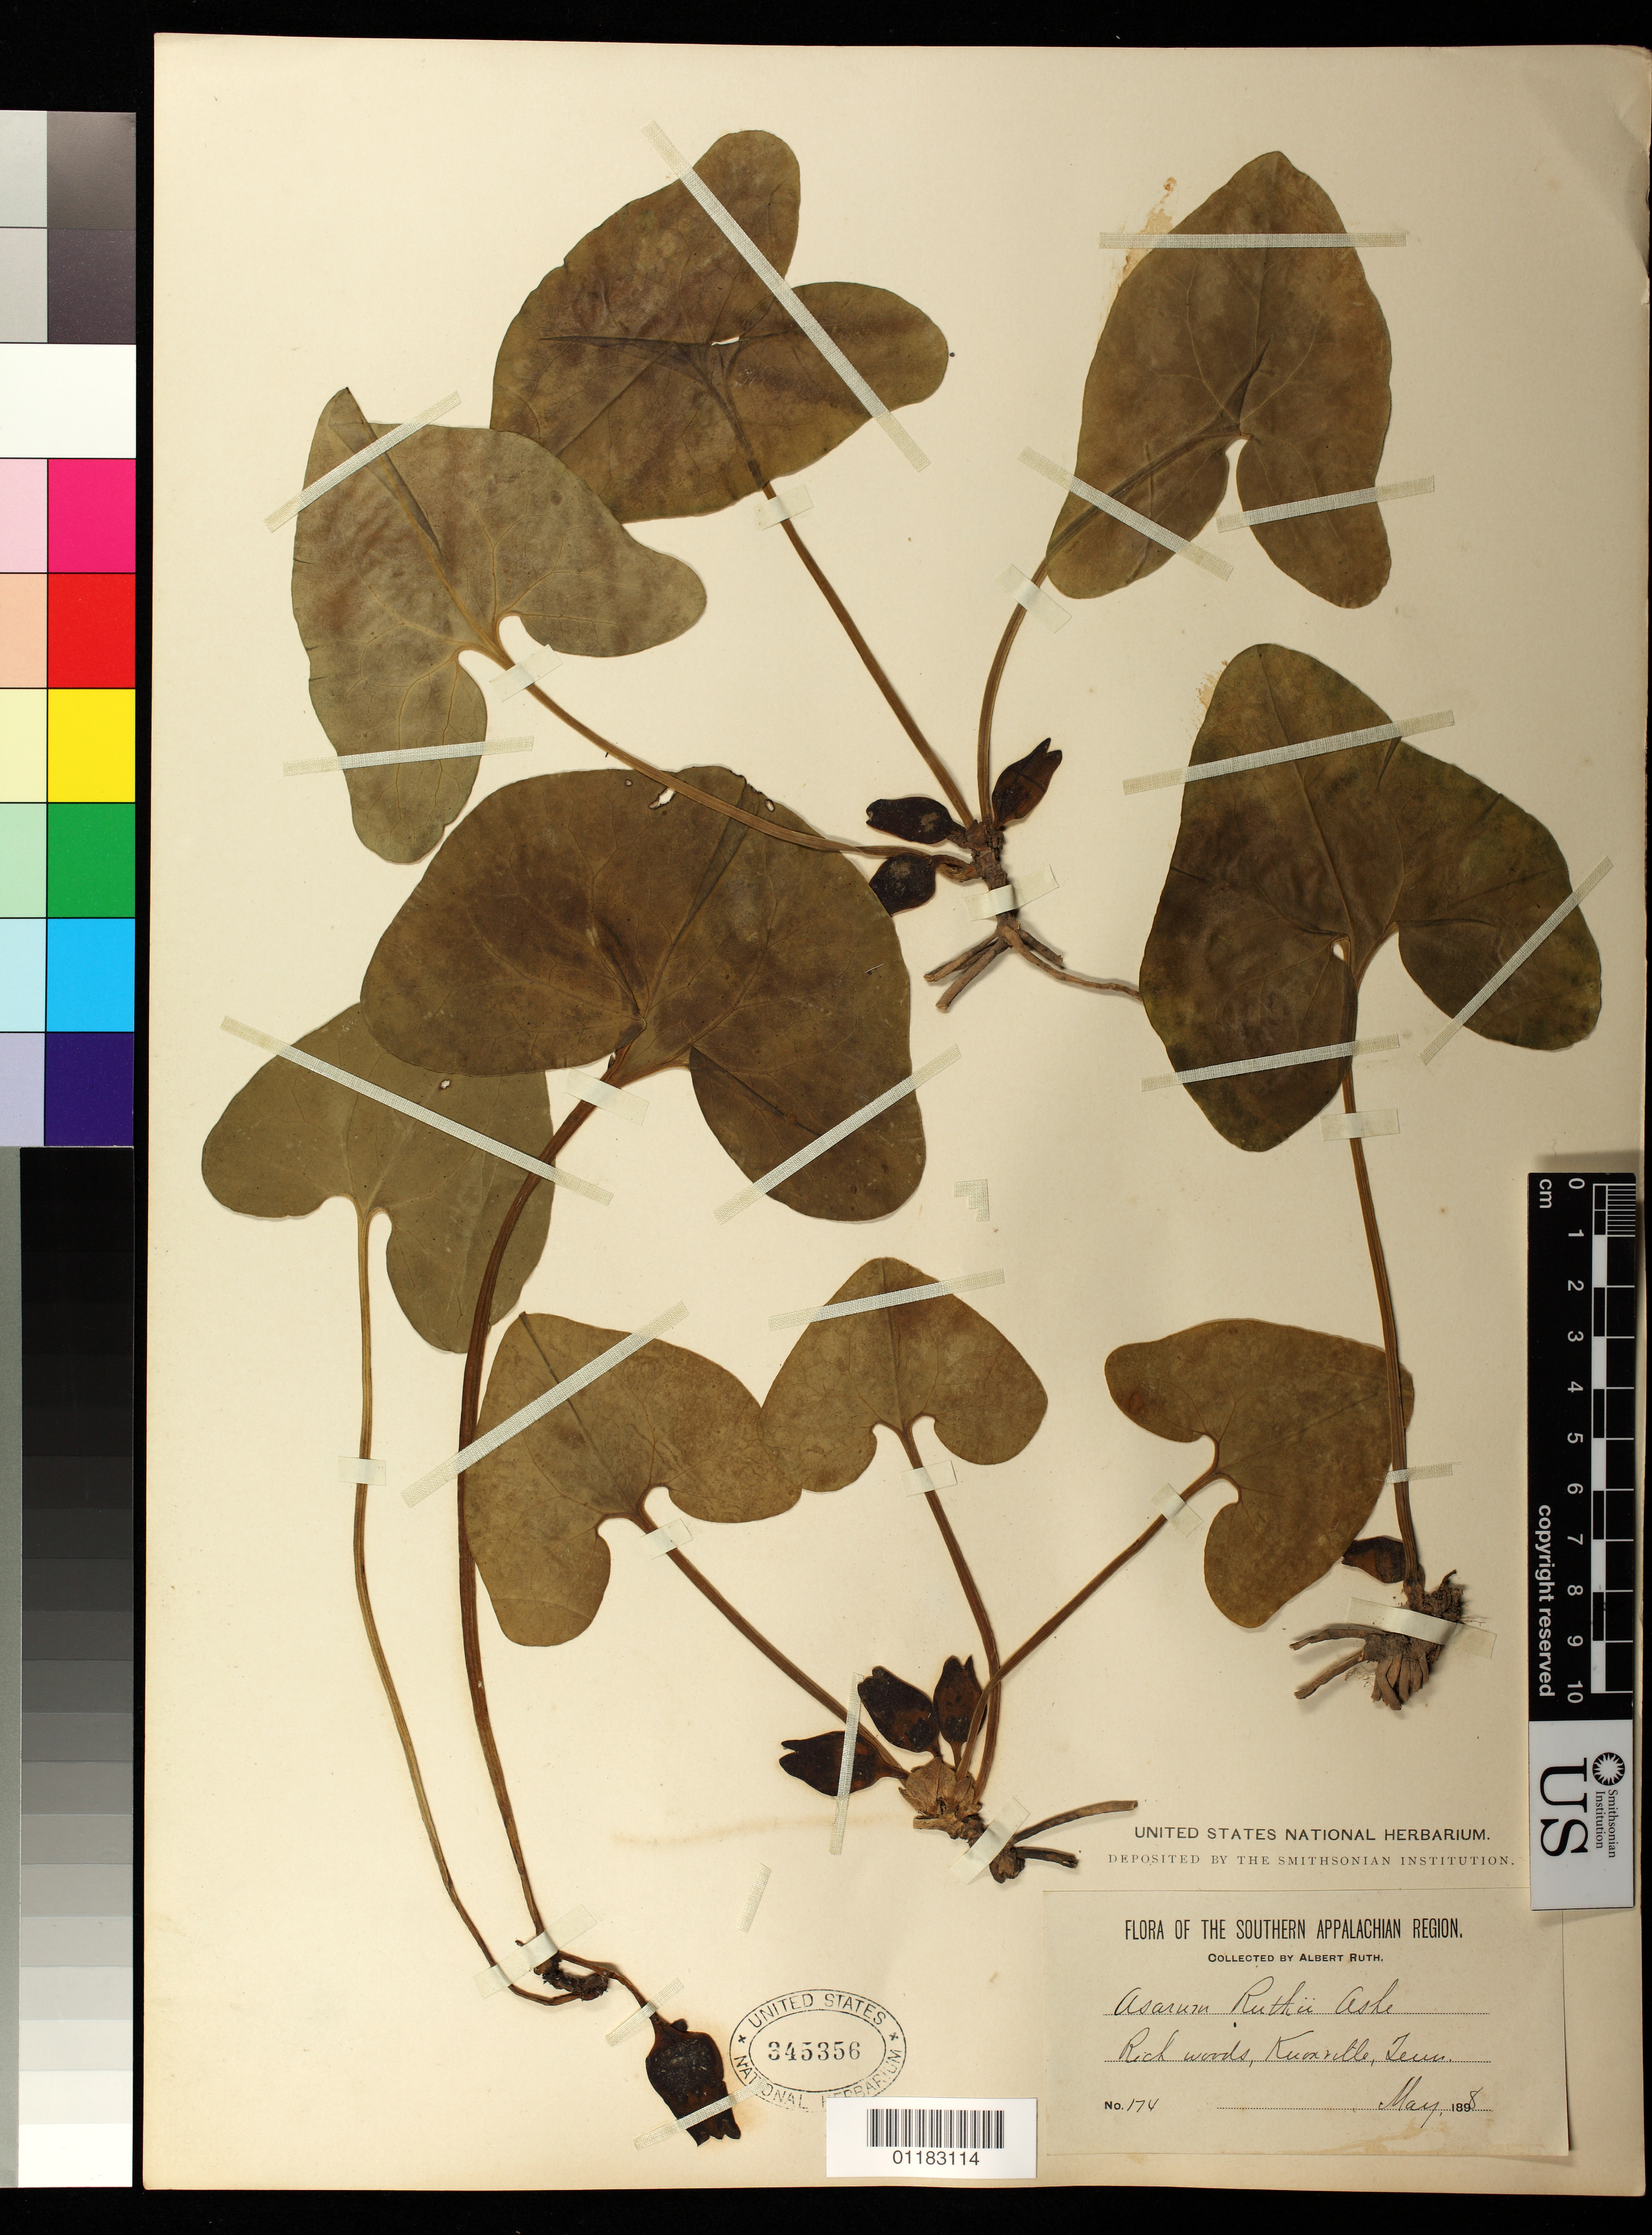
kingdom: Plantae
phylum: Tracheophyta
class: Magnoliopsida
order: Piperales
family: Aristolochiaceae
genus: Hexastylis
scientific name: Hexastylis ruthii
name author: Small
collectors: A. Ruth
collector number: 174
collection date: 1898-05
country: United States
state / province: Tennessee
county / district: Knox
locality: Knoxville, Knox County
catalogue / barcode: US 345356